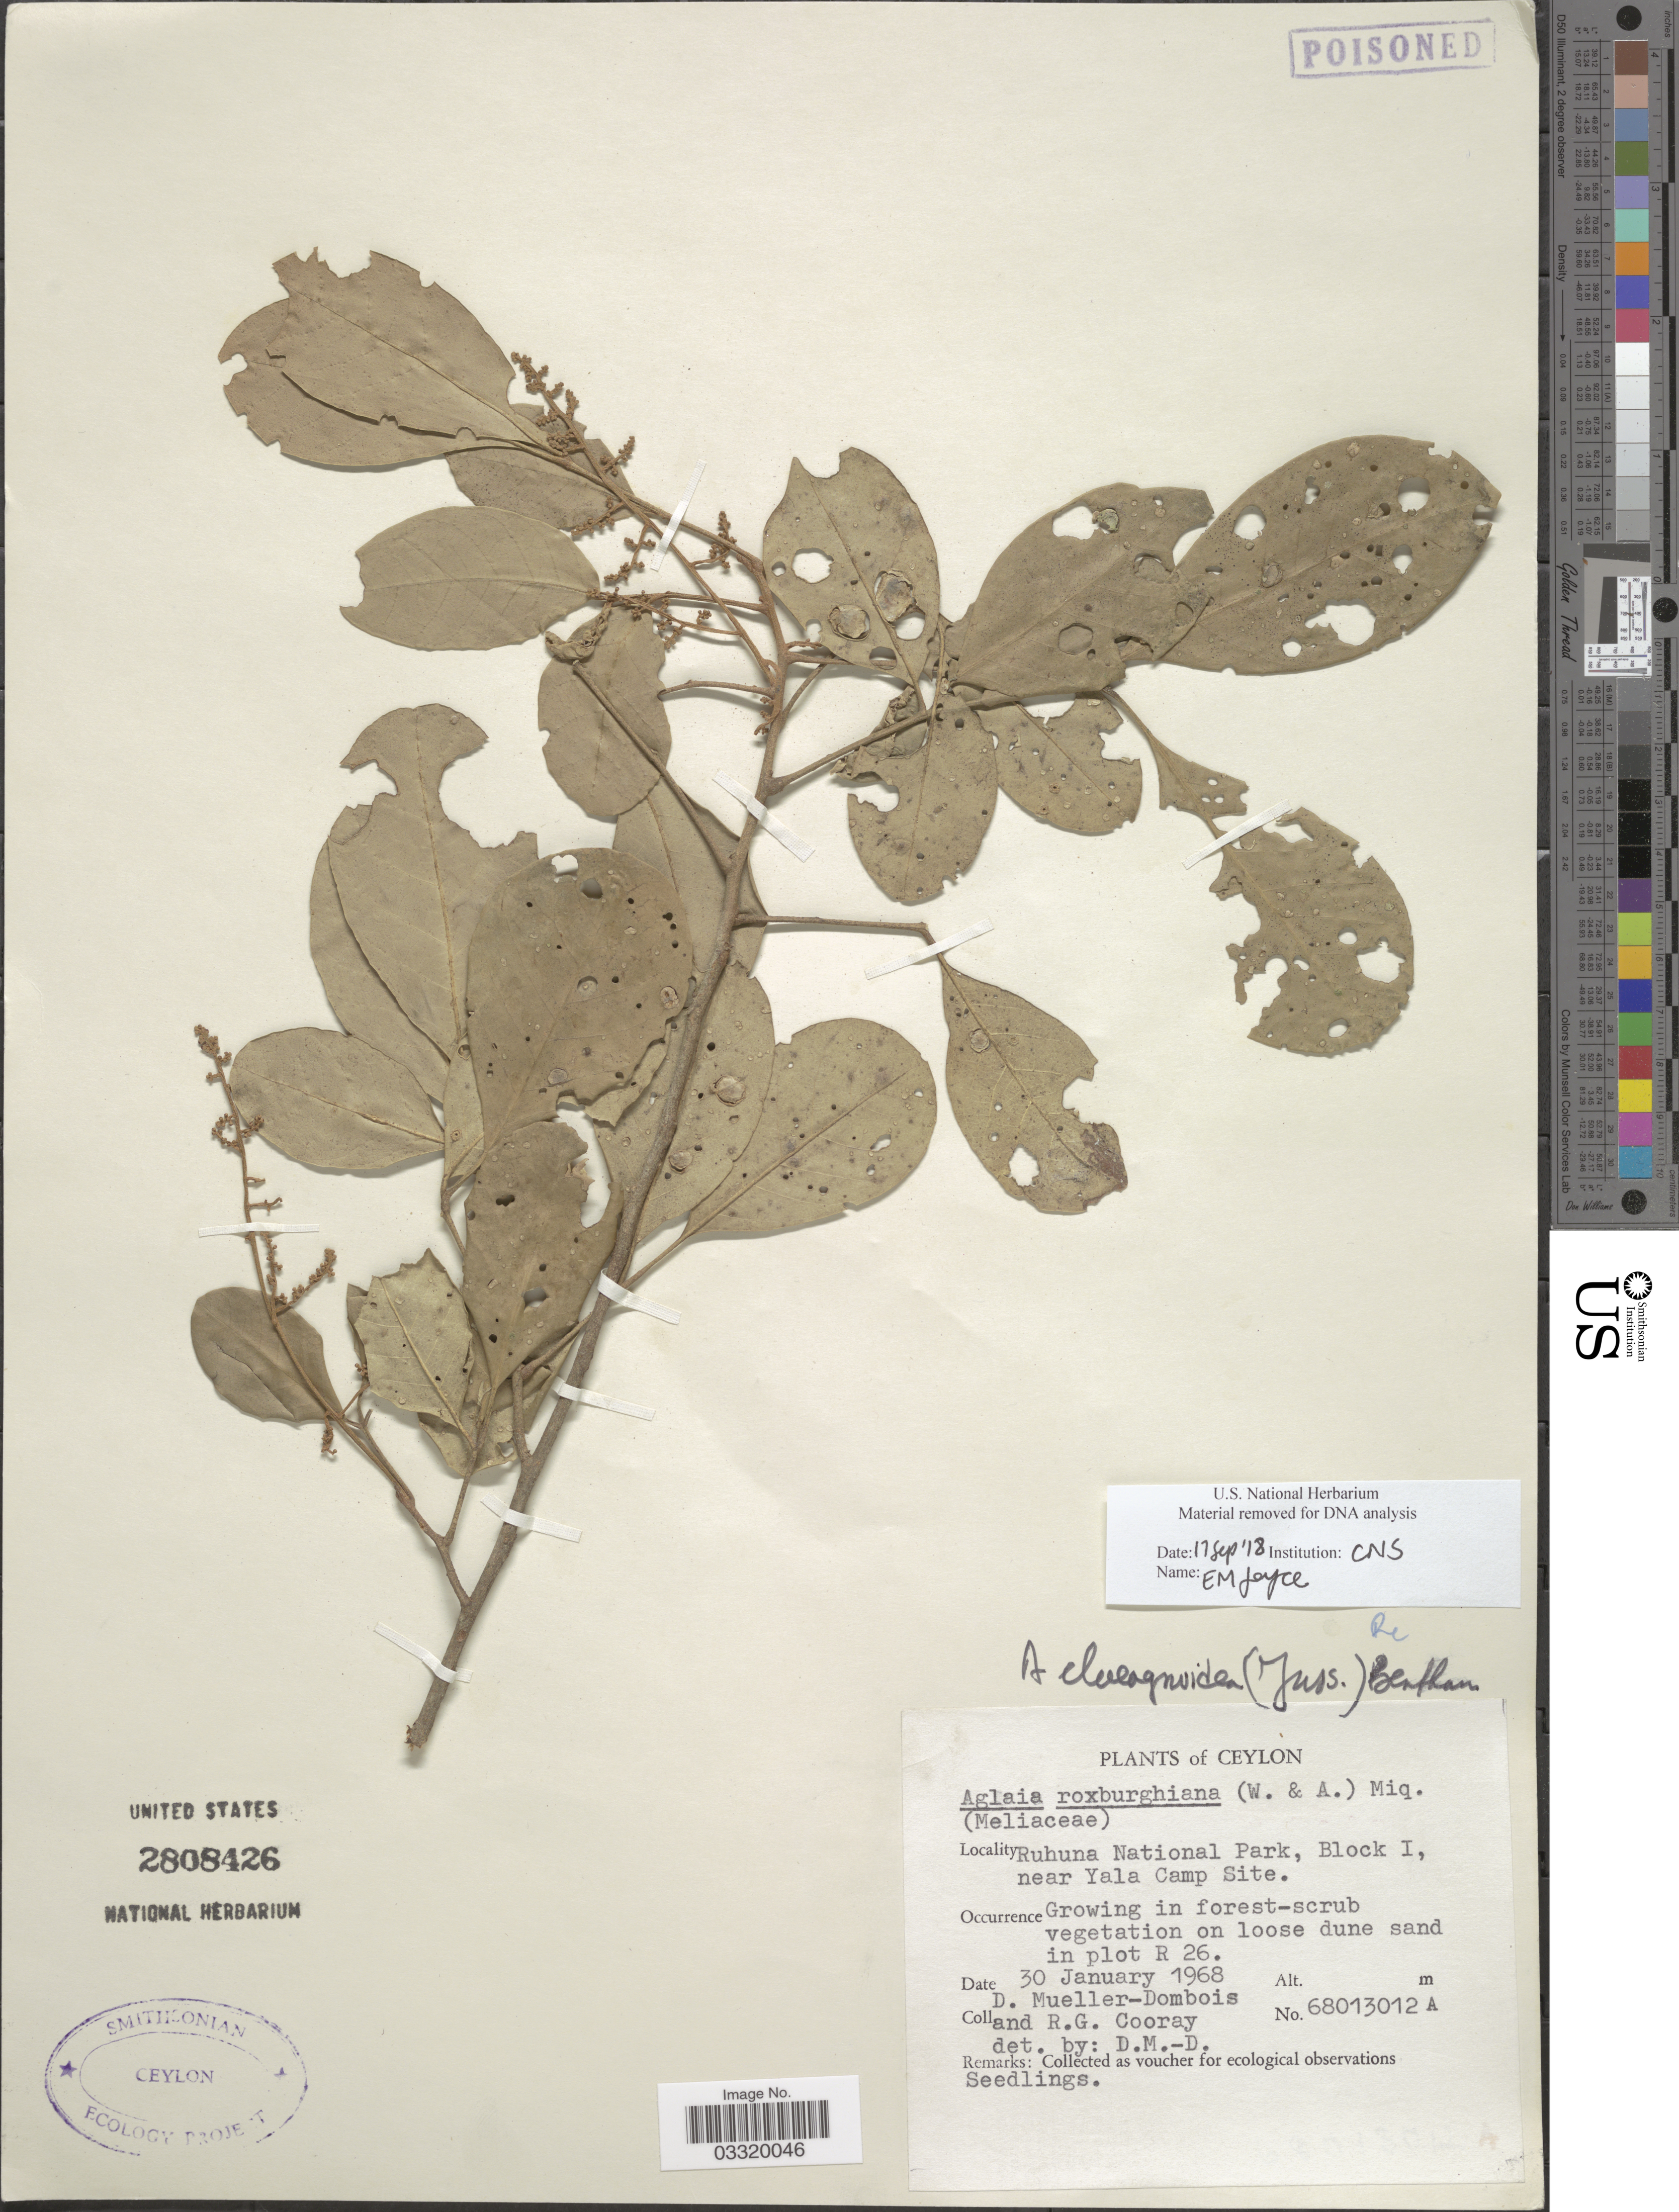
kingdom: Plantae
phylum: Tracheophyta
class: Magnoliopsida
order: Sapindales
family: Meliaceae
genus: Aglaia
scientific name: Aglaia elaeagnoidea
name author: (A. Juss.) Benth.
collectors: D. Meuller-Dombois & R. Cooray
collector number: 68013012A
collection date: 1968-01-30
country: Sri Lanka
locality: Ceylon. Ruhuna National Park, Block I, near Yala Camp Site. In plot R 26.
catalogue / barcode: US 2808426